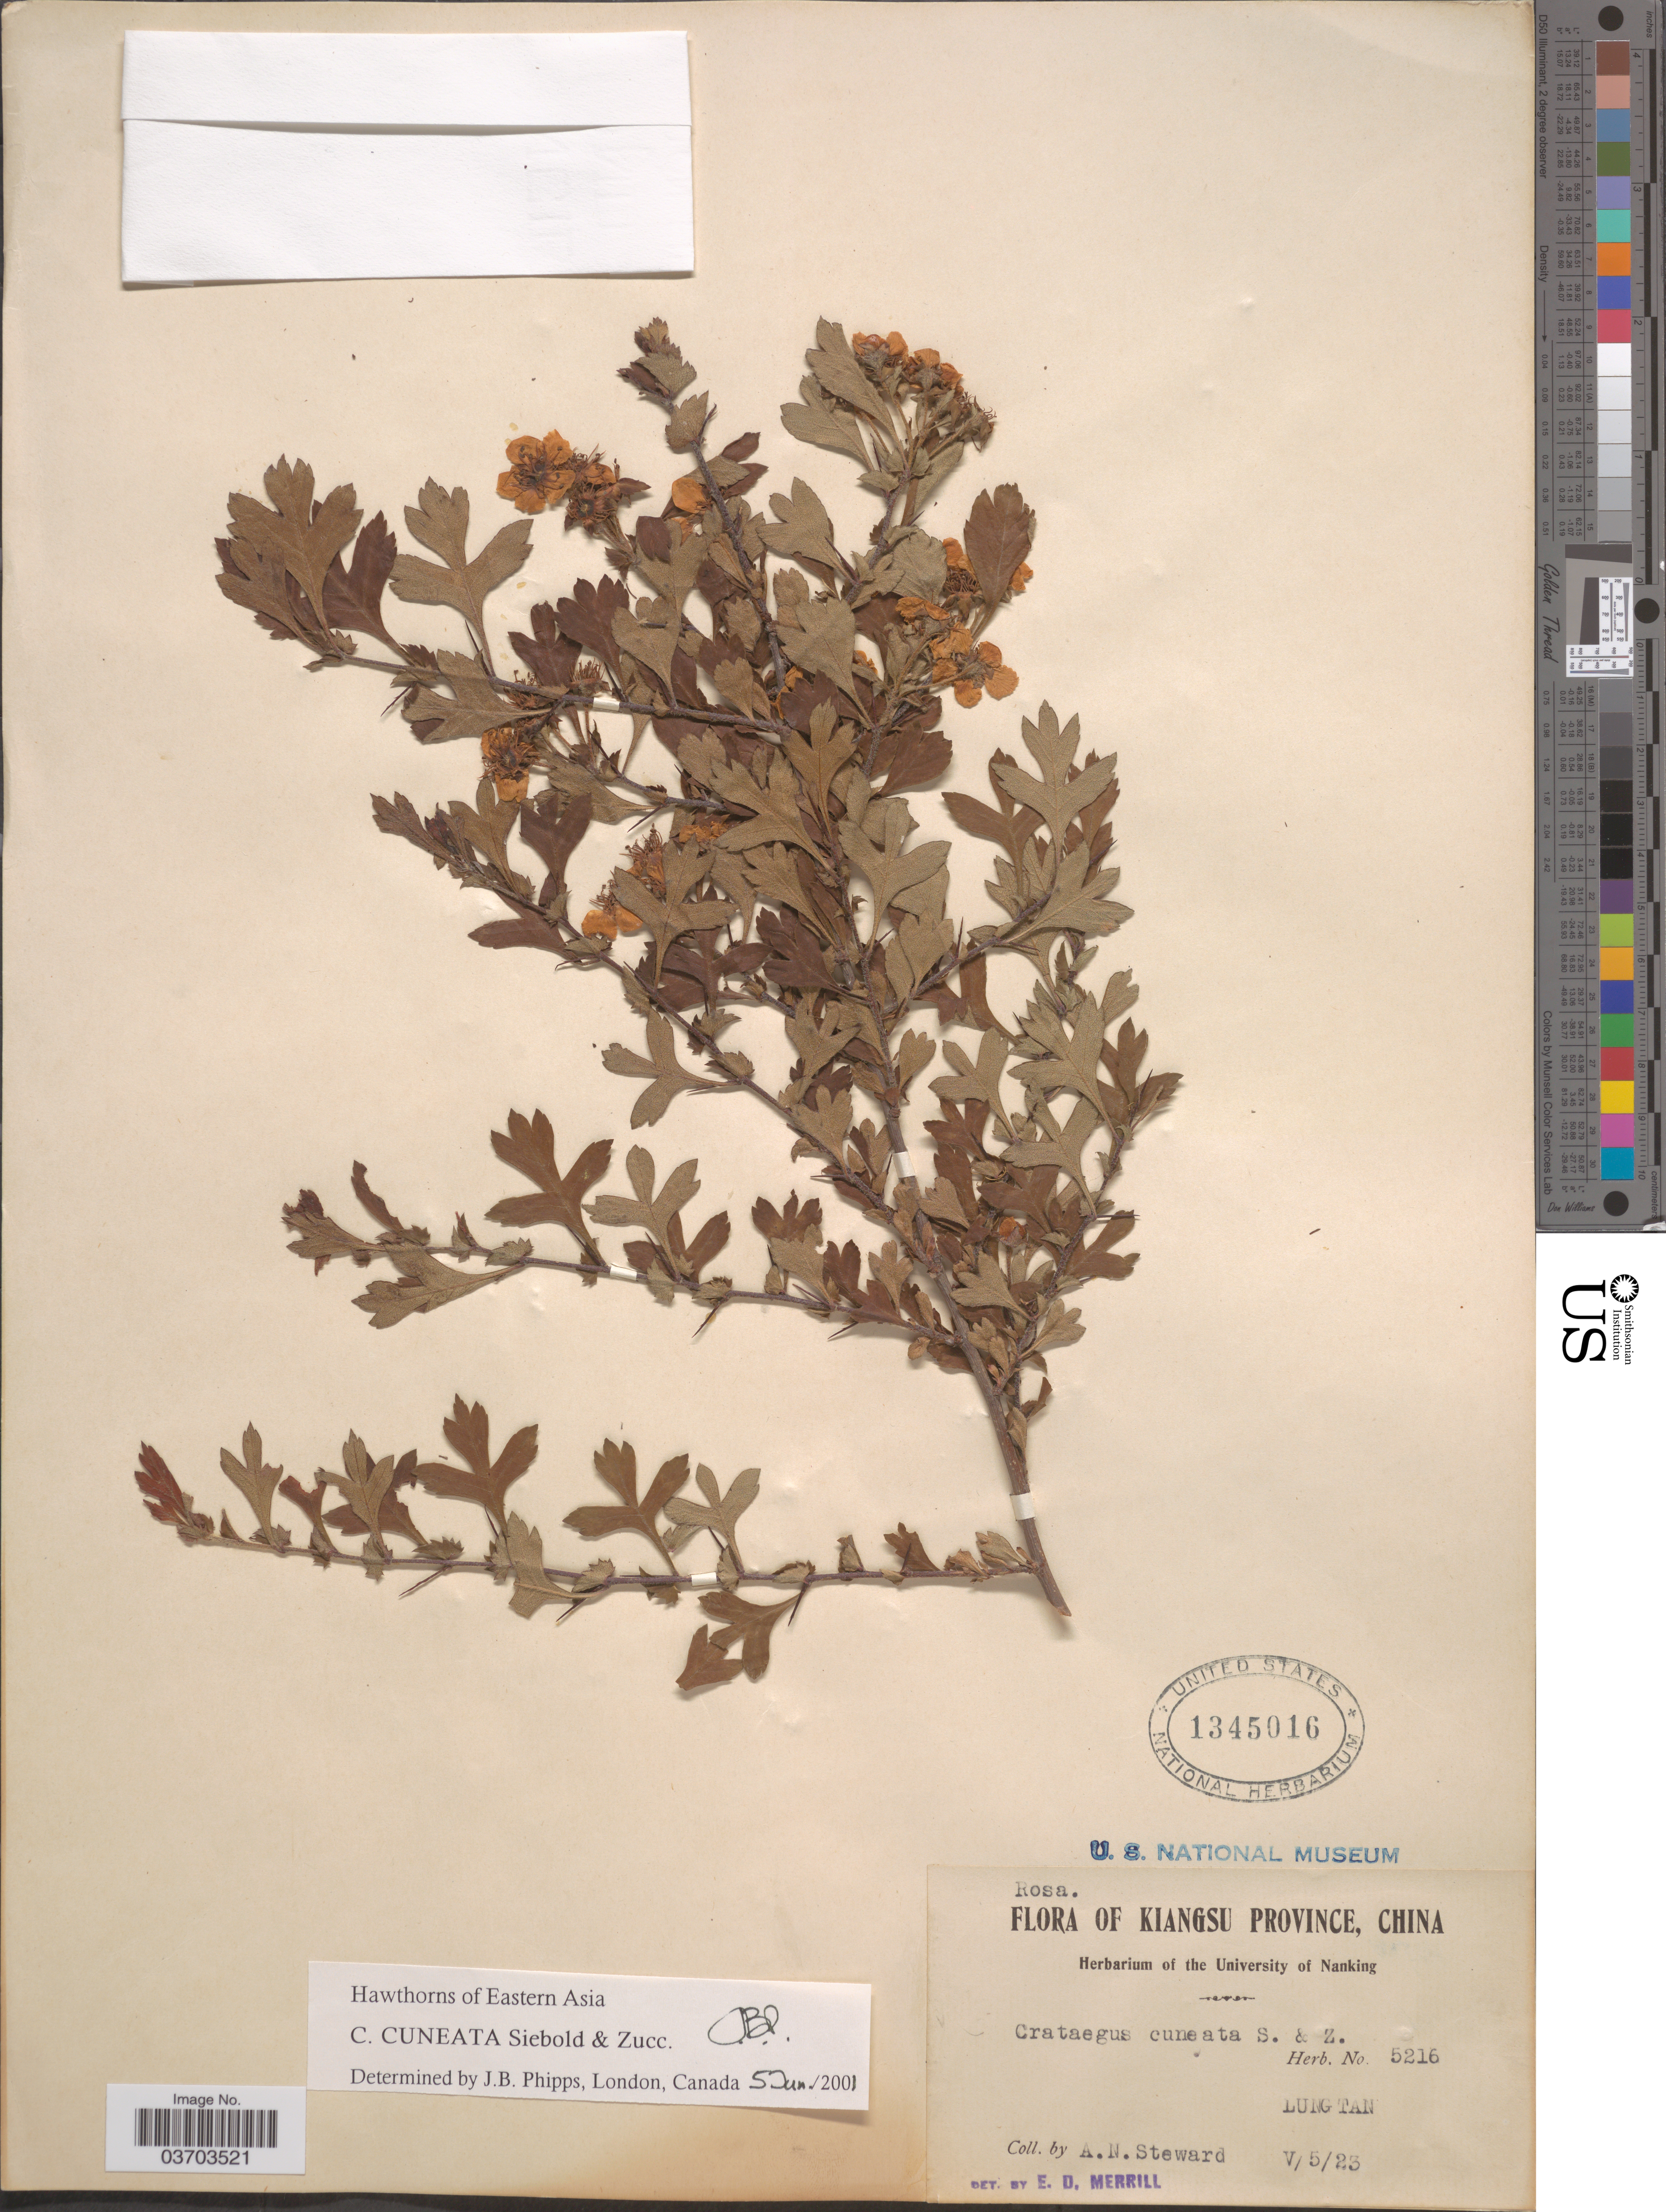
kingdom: Plantae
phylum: Tracheophyta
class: Magnoliopsida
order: Rosales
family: Rosaceae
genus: Crataegus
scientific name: Crataegus cuneata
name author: Siebold & Zucc.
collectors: A. N. Steward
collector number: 5216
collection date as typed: Transcribed d/m/y: 5/5/23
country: China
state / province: Jiangsu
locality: Kiangsu Province. Lung Tan.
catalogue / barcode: US 1345016